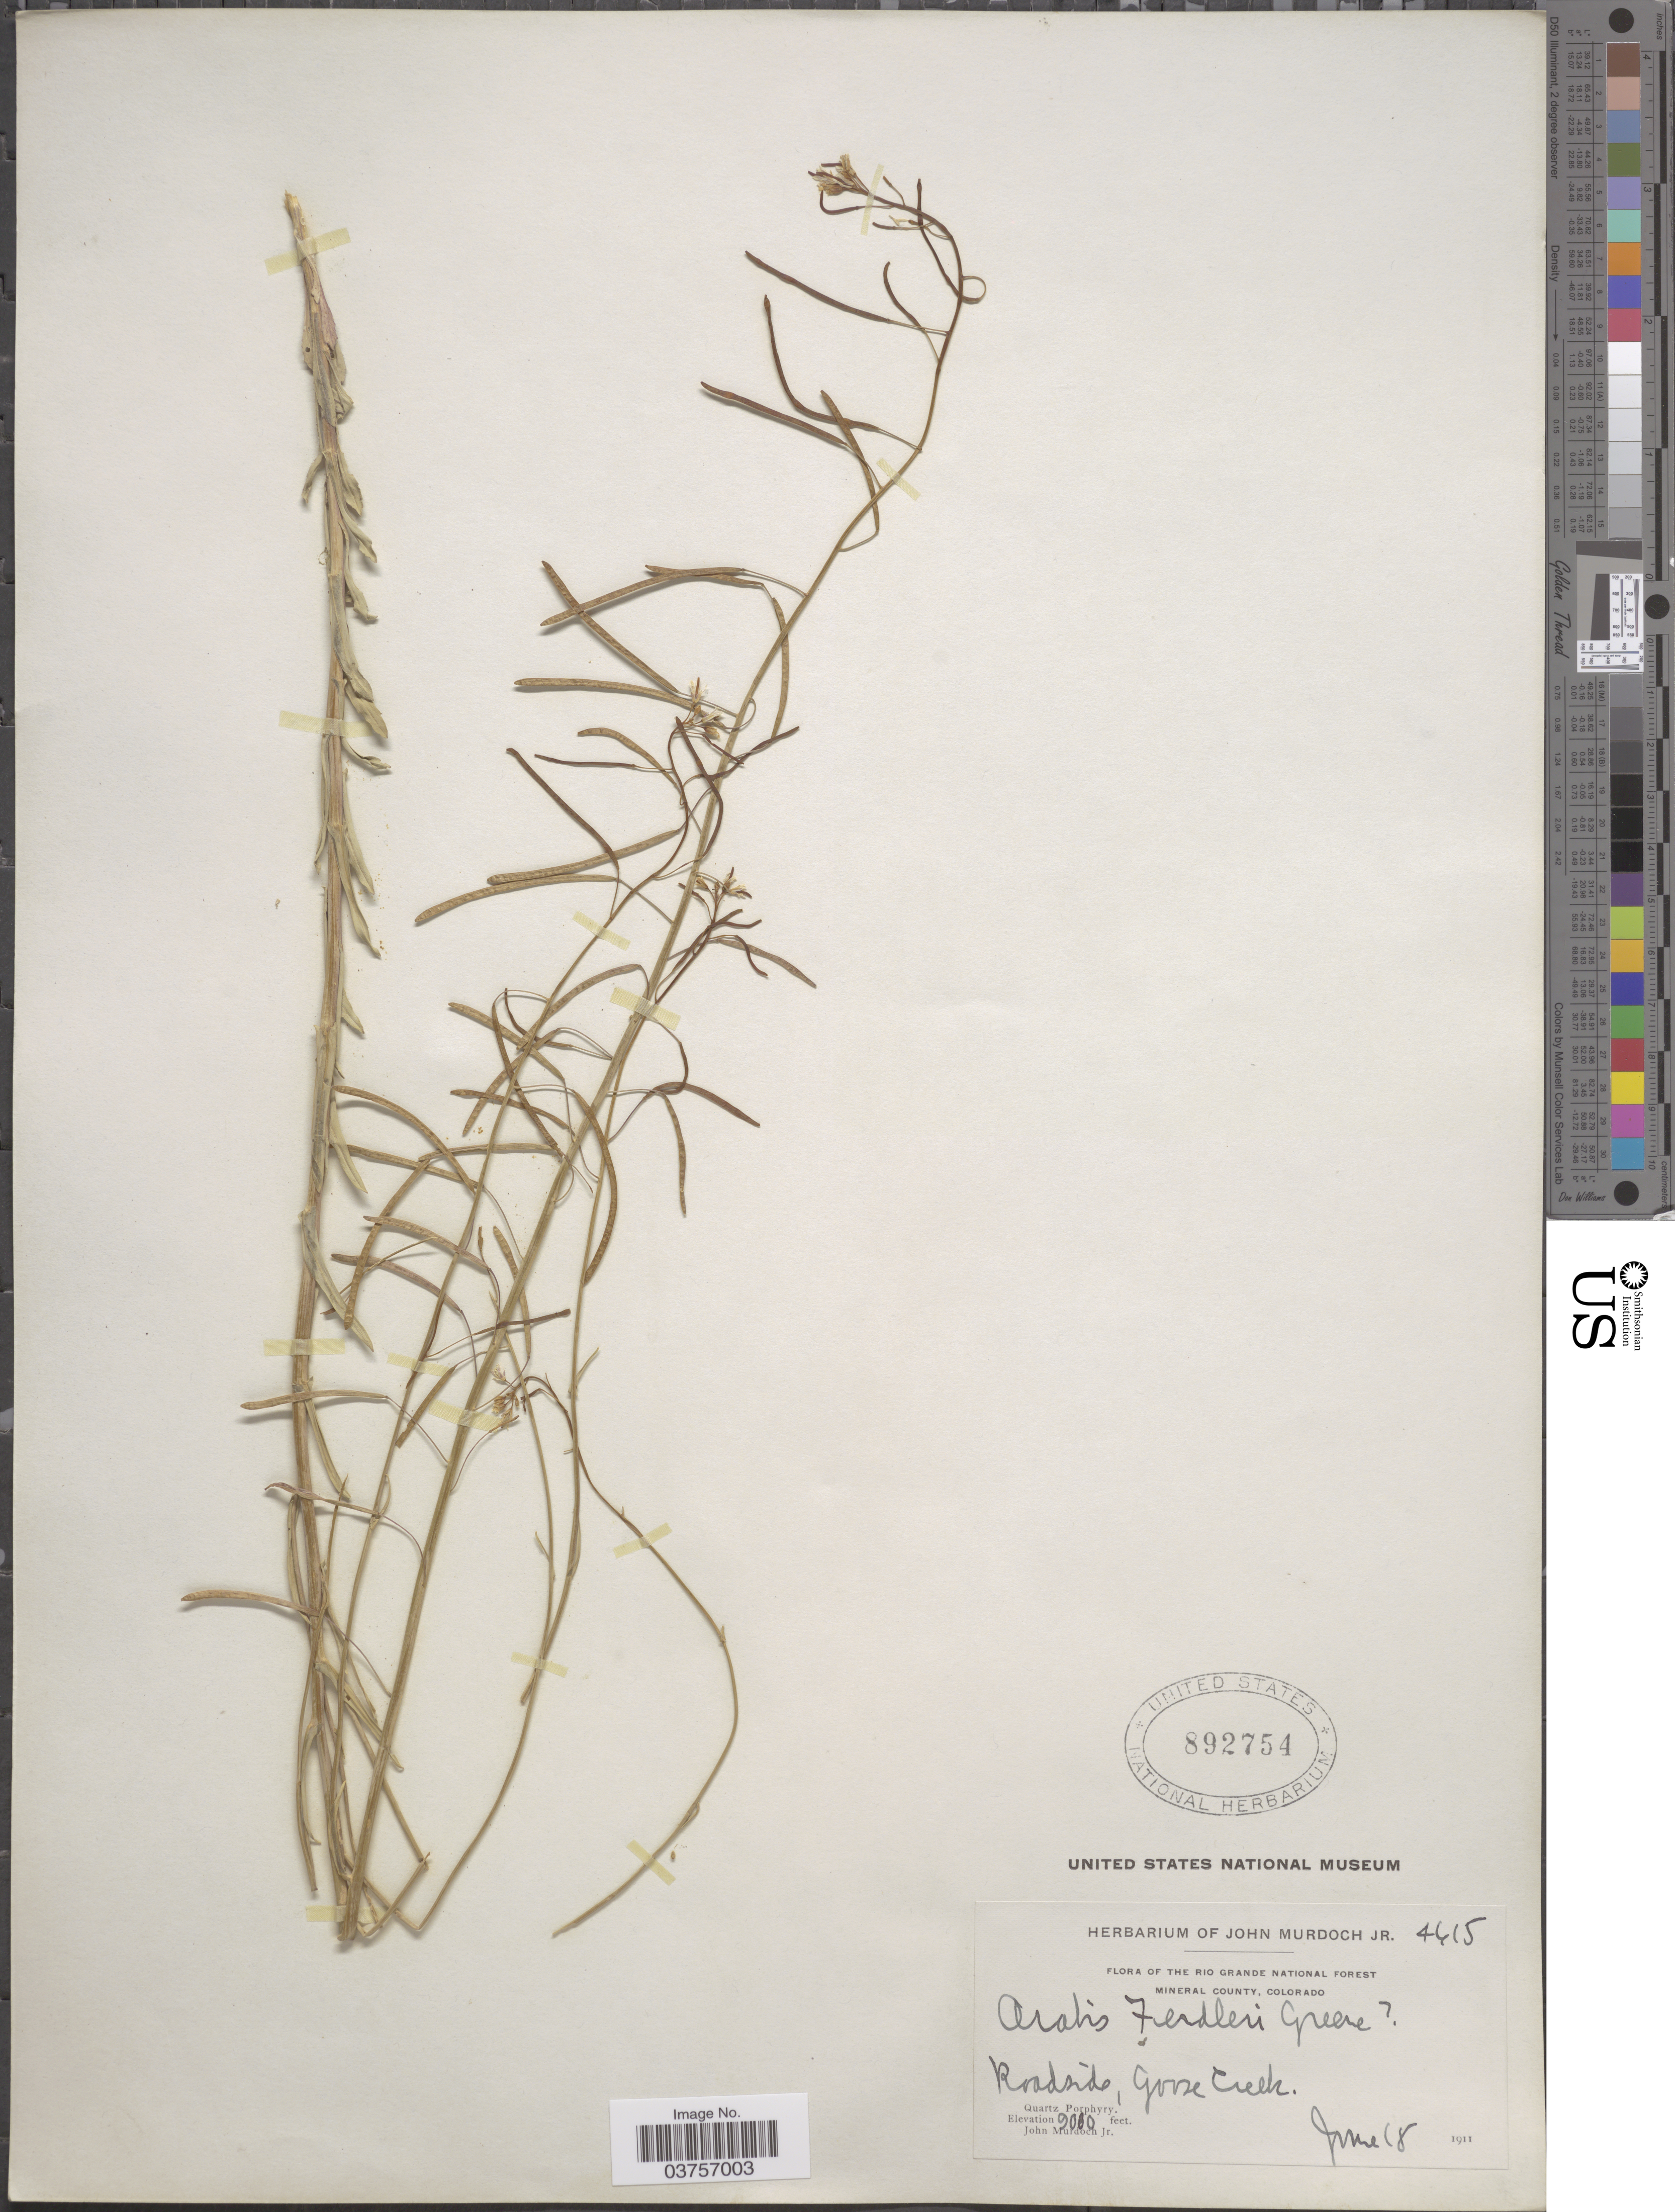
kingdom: Plantae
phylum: Tracheophyta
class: Magnoliopsida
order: Brassicales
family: Brassicaceae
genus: Arabis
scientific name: Arabis fendleri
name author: (S. Watson) Greene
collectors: J. Murdoch Jr.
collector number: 4615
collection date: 1911-06-18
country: United States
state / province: Colorado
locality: The Rio Grande National Forest Mineral County. Roadside, Goose Creek.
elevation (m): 2743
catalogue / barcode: US 892754